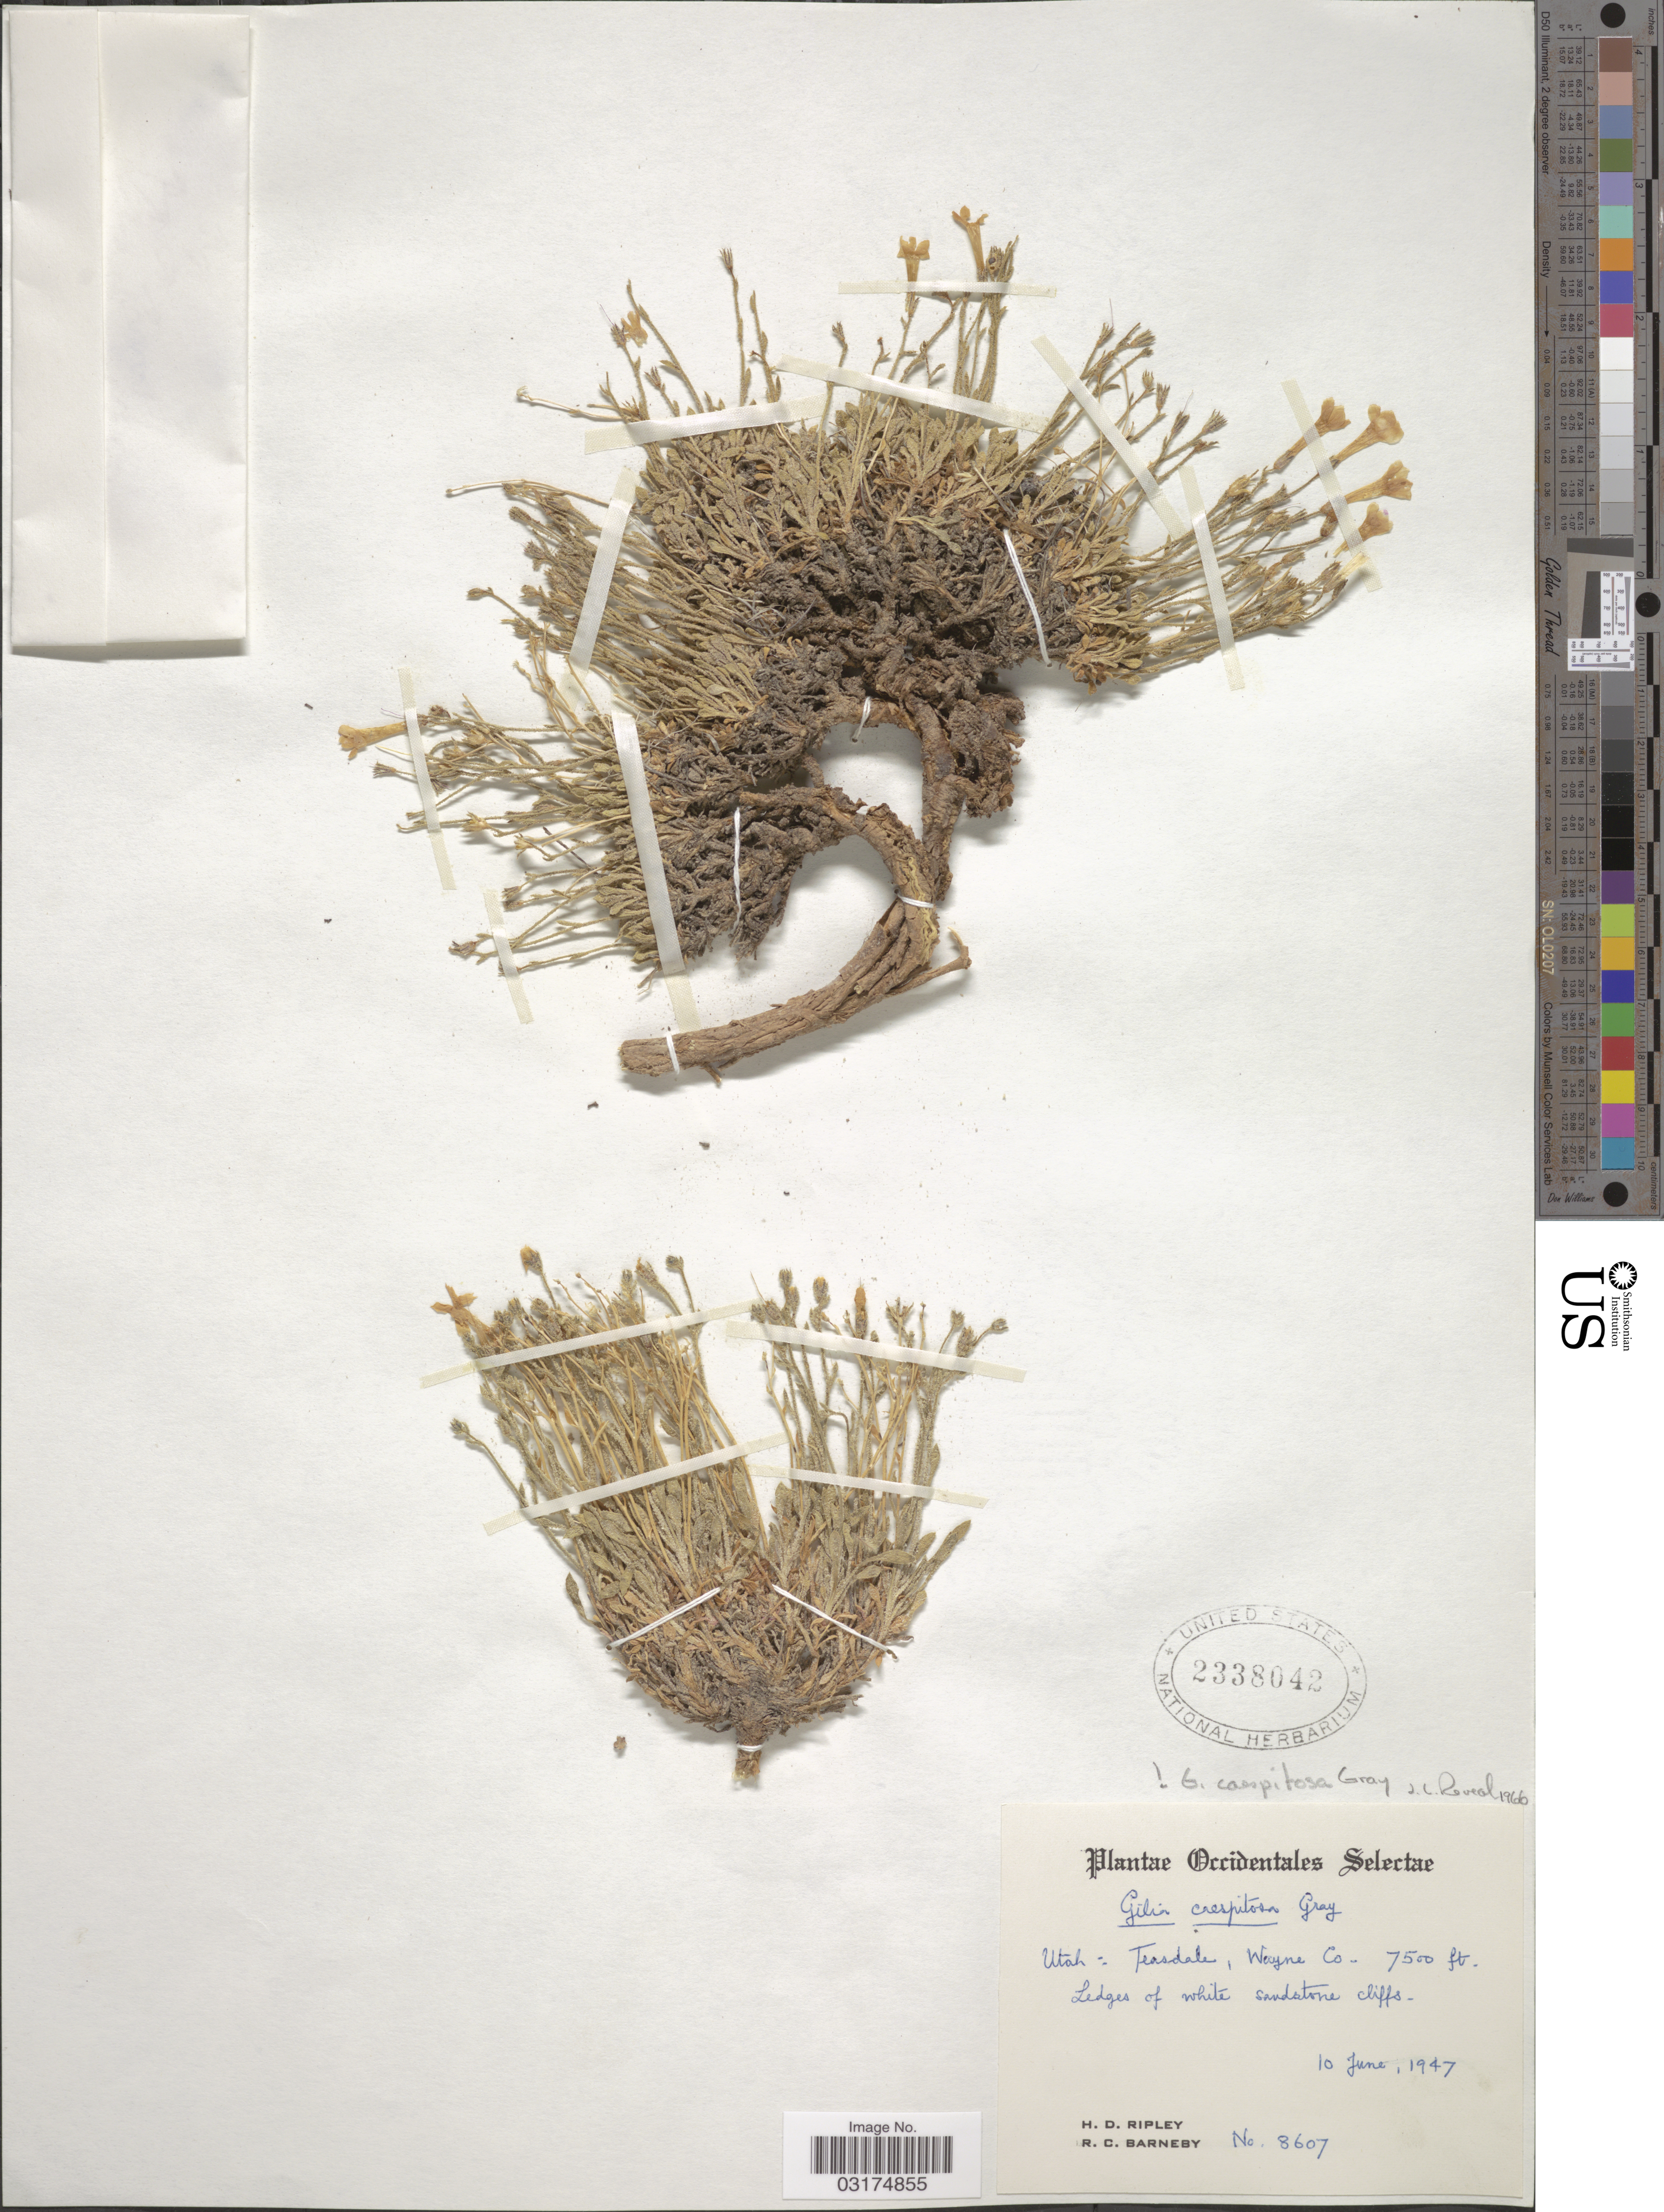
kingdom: Plantae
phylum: Tracheophyta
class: Magnoliopsida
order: Ericales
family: Polemoniaceae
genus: Aliciella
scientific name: Aliciella caespitosa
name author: (A. Gray) J.M. Porter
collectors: H. Ripley & R. C. Barneby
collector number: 8607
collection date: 1947-06-10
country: United States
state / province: Utah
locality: Occidentales Selectae. Teasdale, Wayne Co.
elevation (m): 2286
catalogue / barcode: US 2338042